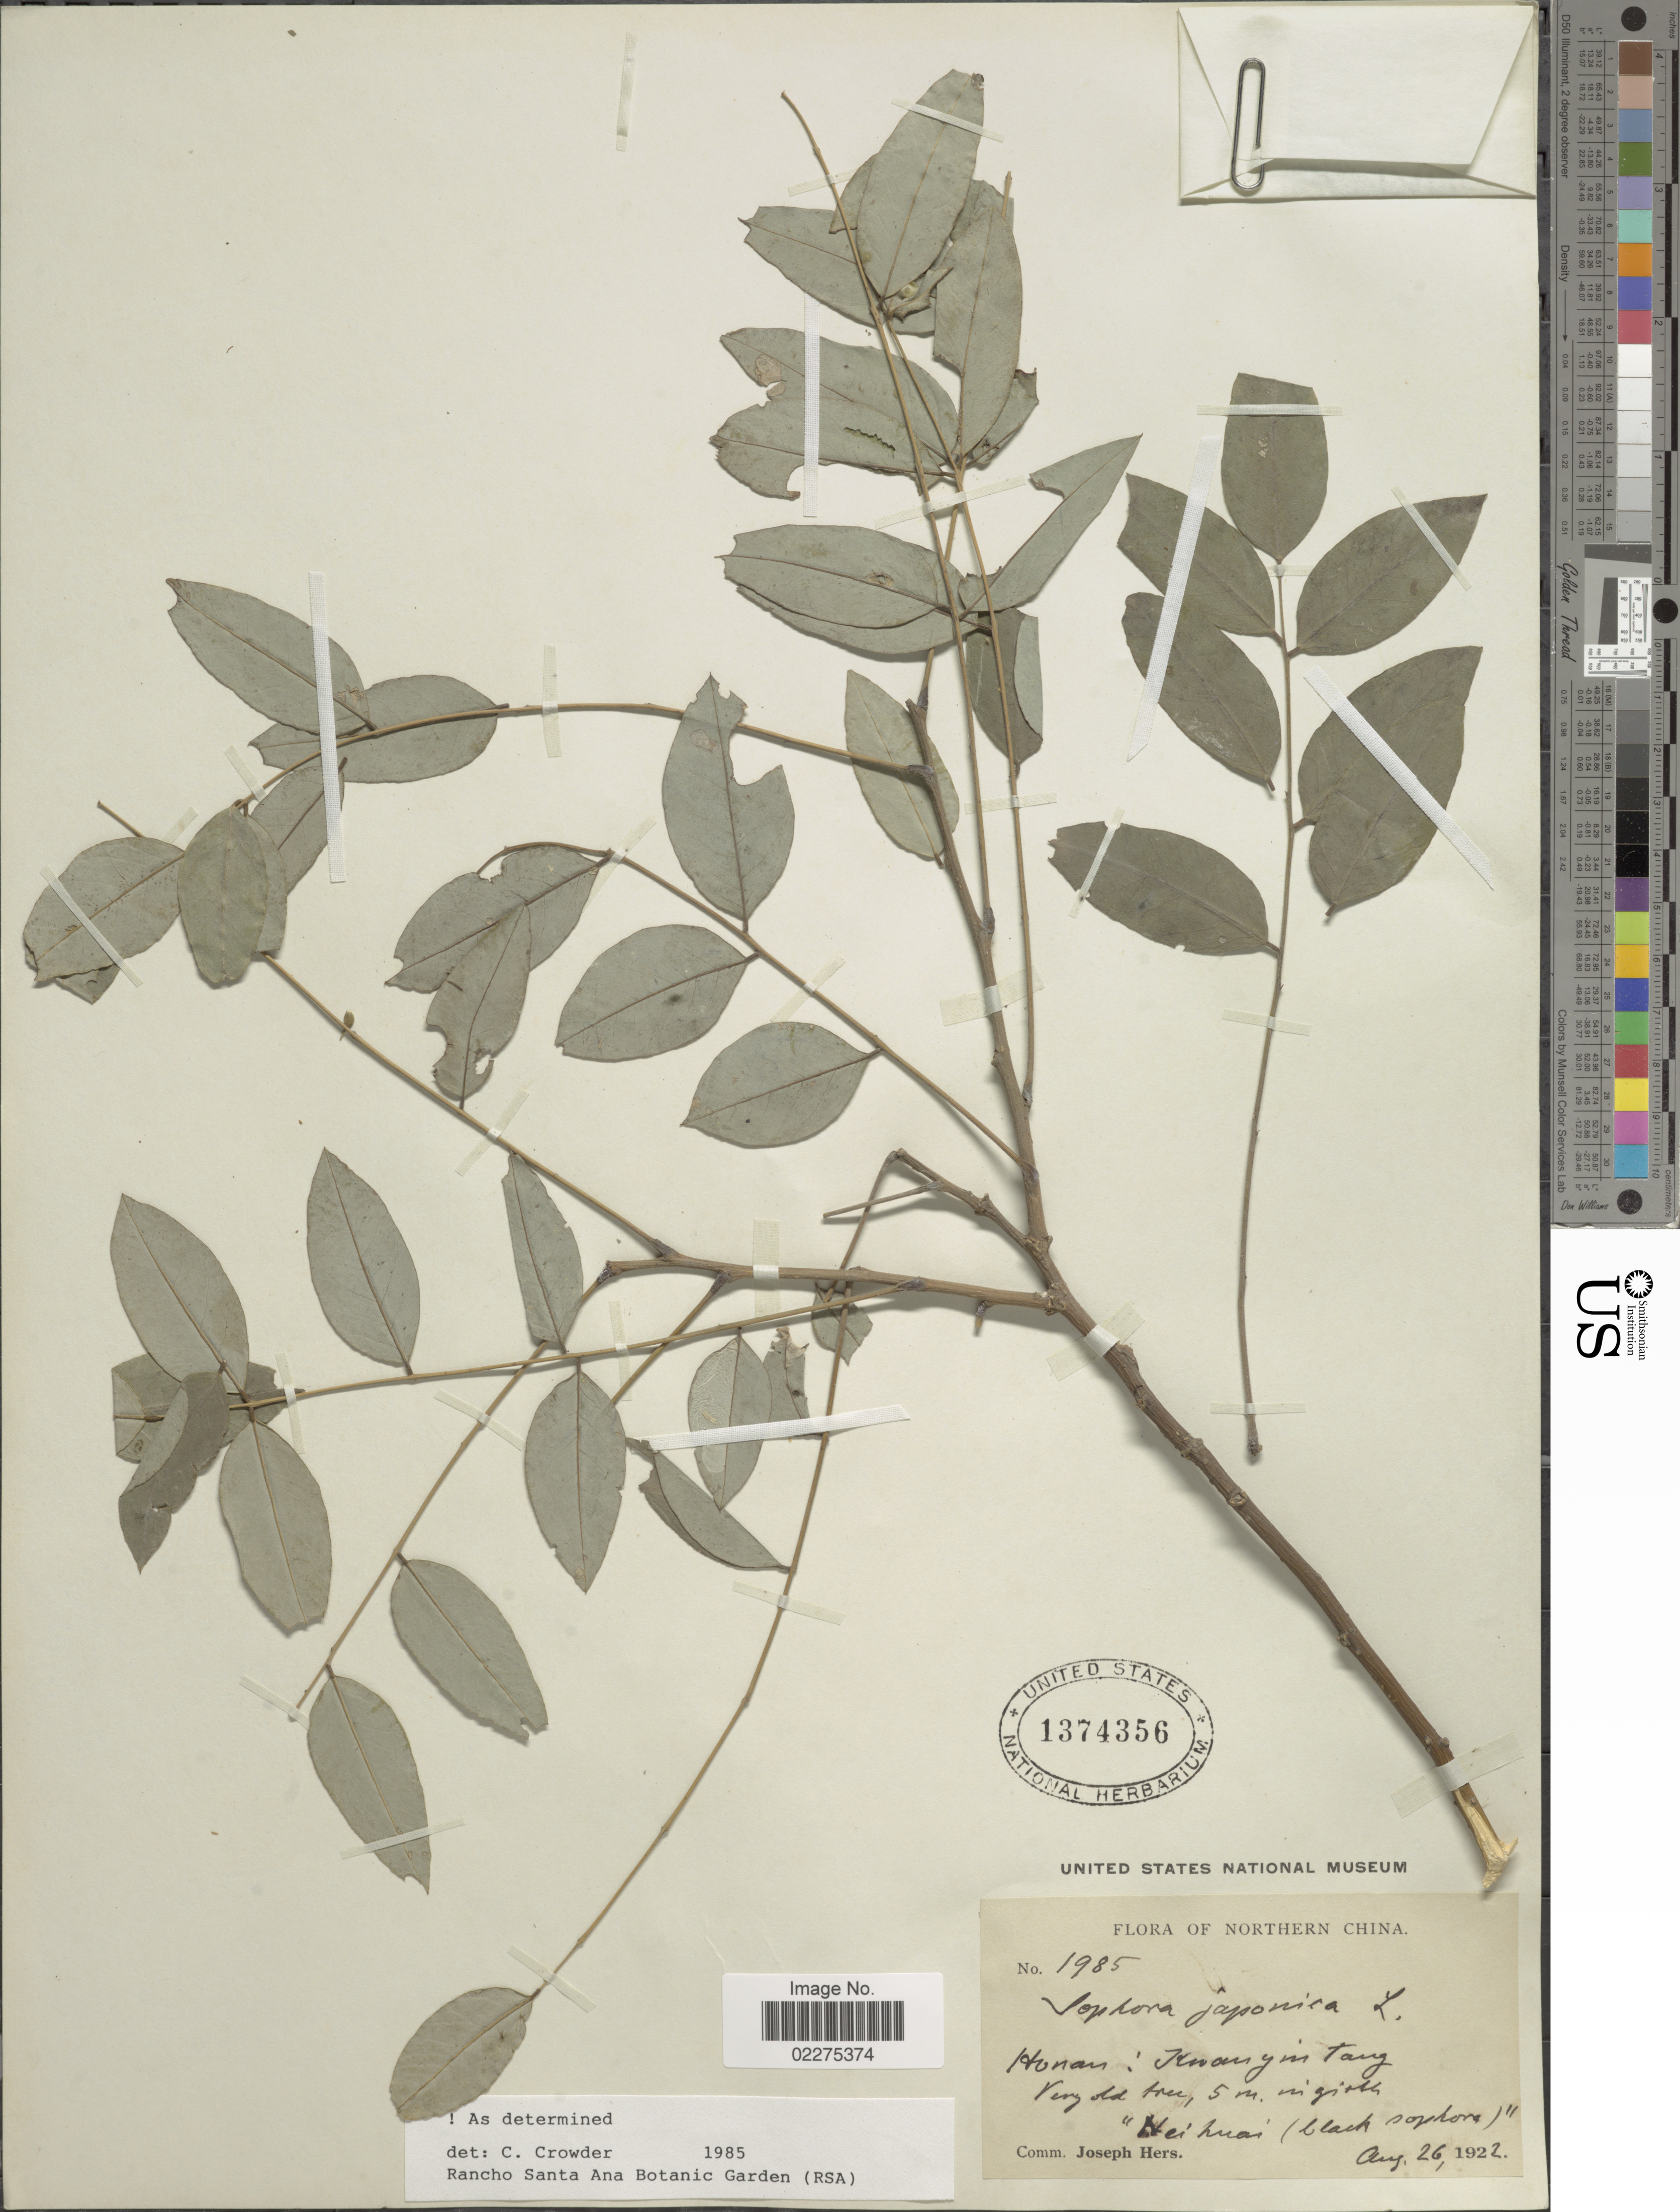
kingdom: Plantae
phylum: Tracheophyta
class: Magnoliopsida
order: Fabales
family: Fabaceae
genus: Sophora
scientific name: Sophora japonica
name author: L.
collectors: United States National Museum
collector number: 1985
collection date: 1922-08-26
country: China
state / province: Henan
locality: Northern China. Honan: Kwanyin tang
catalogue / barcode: US 1374356